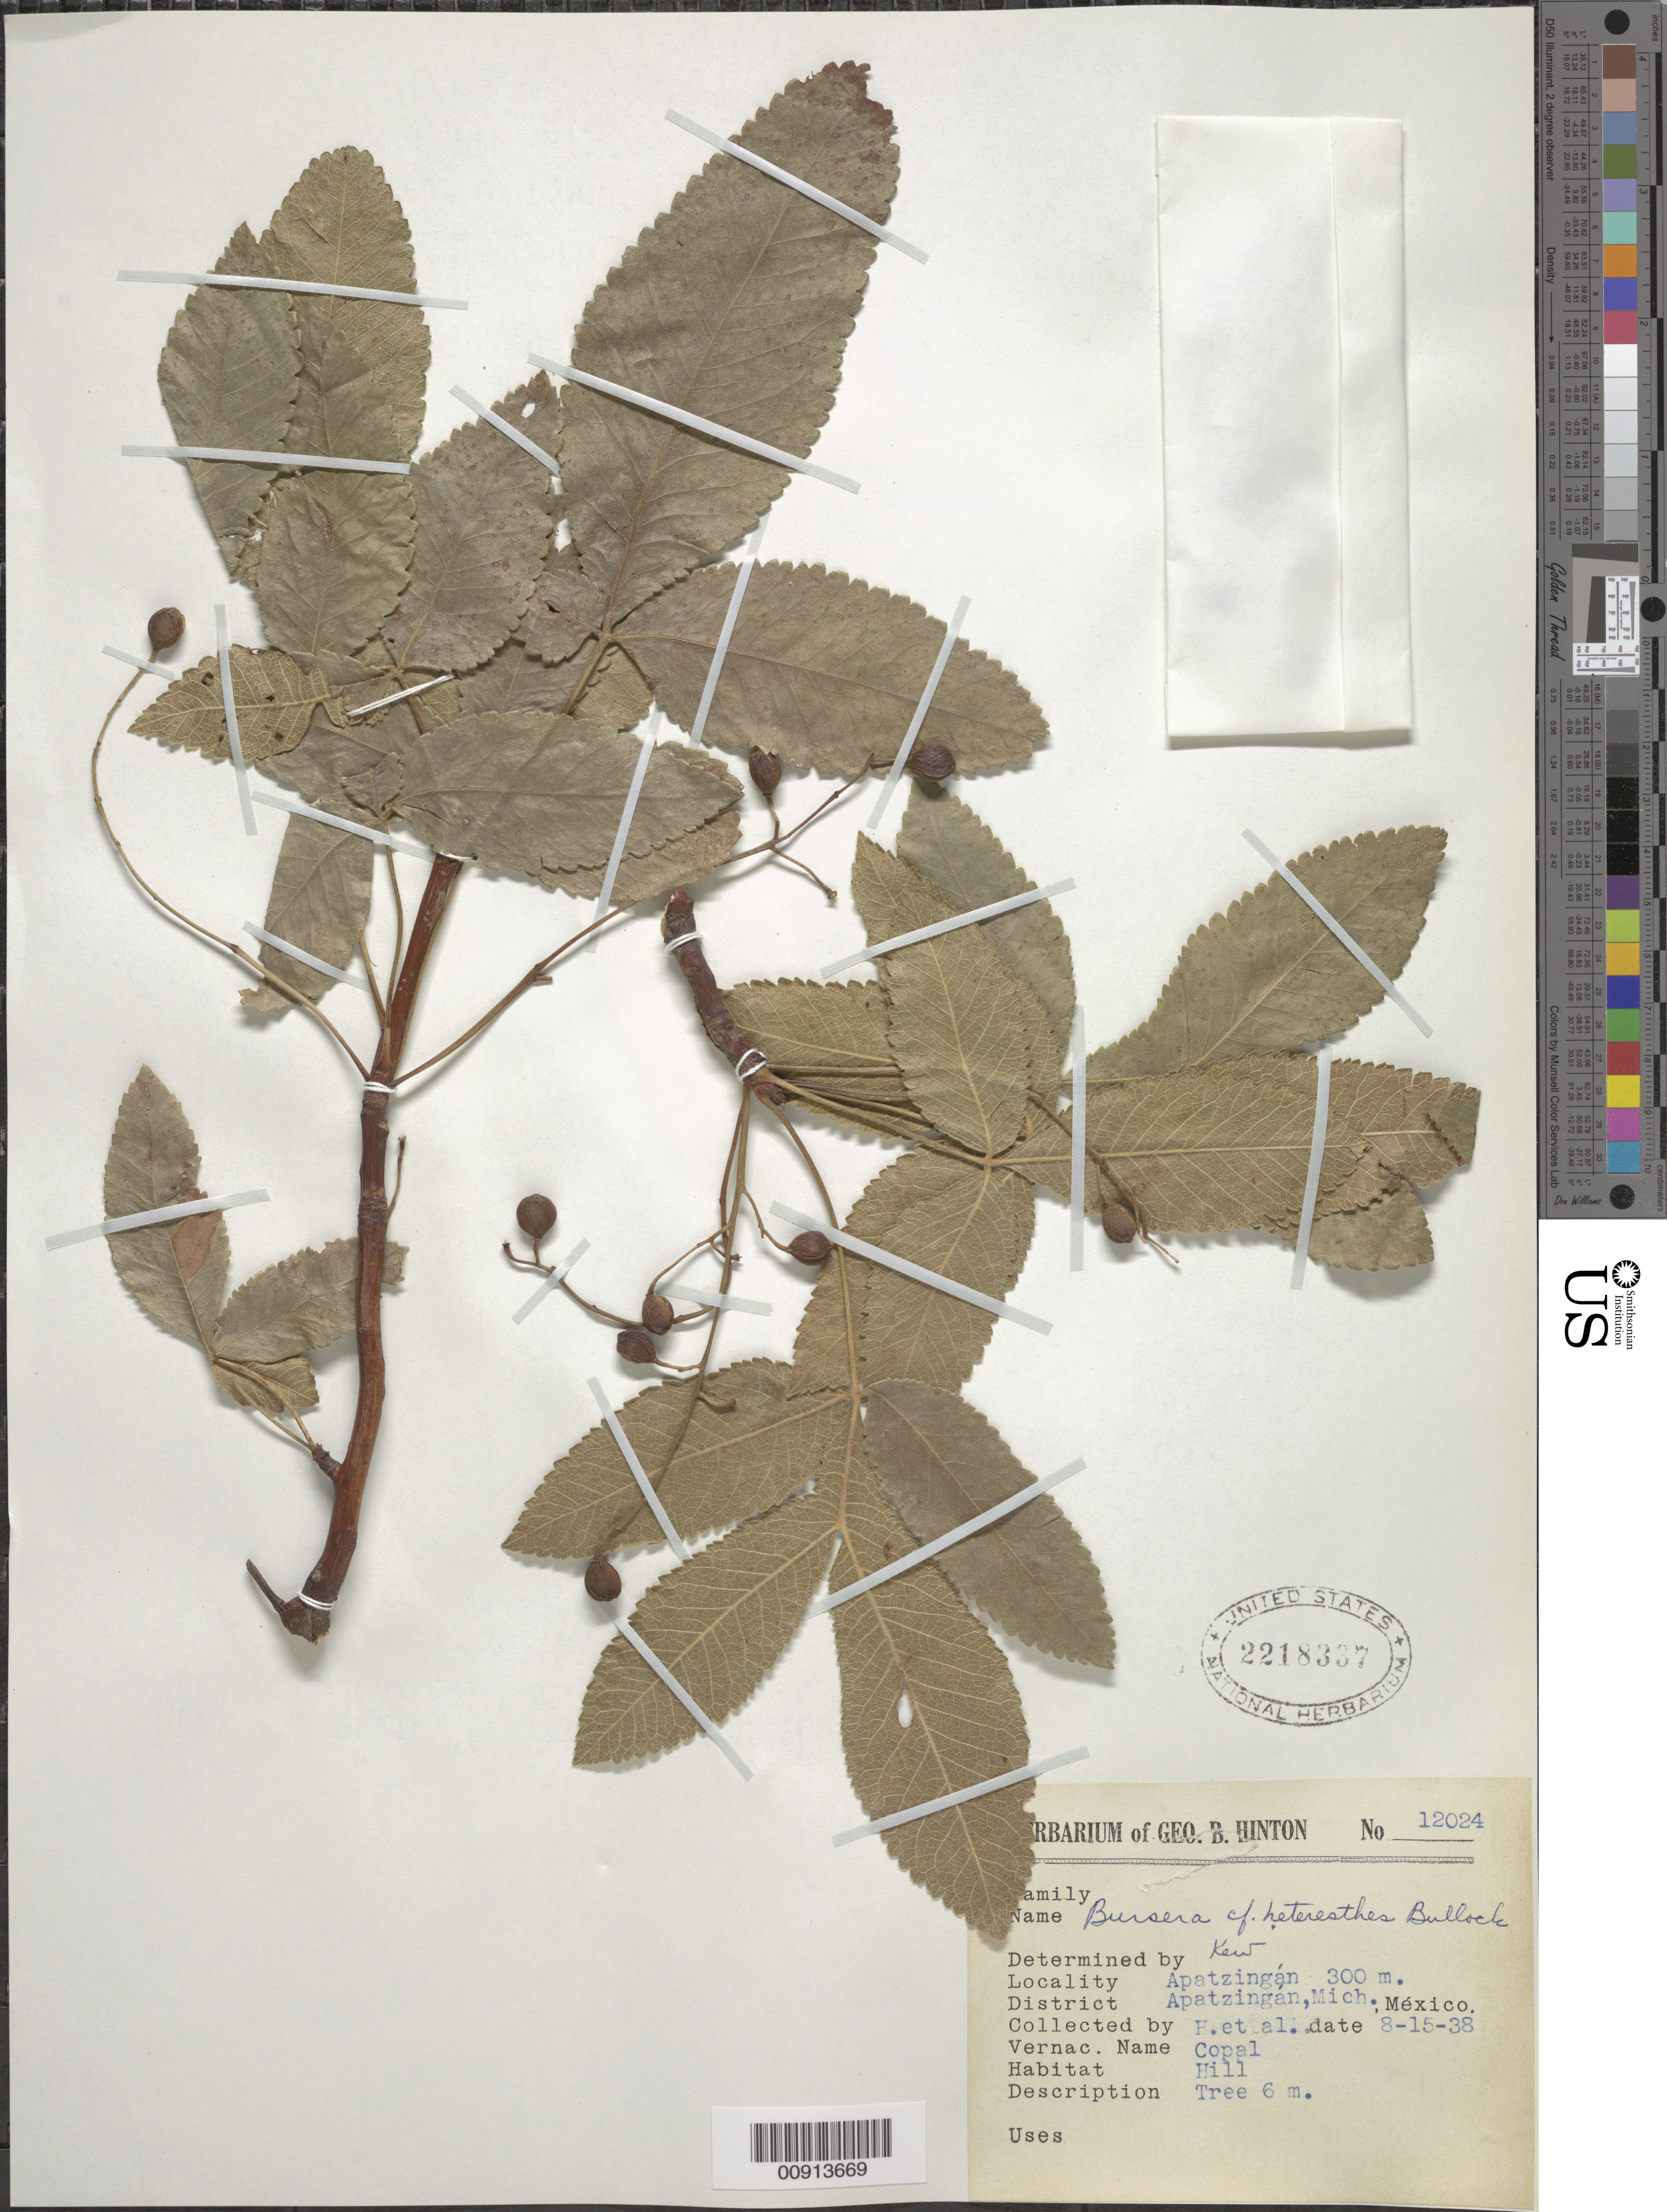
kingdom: Plantae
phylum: Tracheophyta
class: Magnoliopsida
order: Sapindales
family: Burseraceae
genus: Bursera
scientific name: Bursera heteresthes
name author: Bullock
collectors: G. B. Hinton & et al.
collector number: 12024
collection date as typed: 15 Aug 1938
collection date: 1938-08-15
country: Mexico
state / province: Michoacán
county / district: Apatzingán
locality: Apatzingán, District Apatzingán, Michoacán.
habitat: Hill.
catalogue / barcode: US 2218337